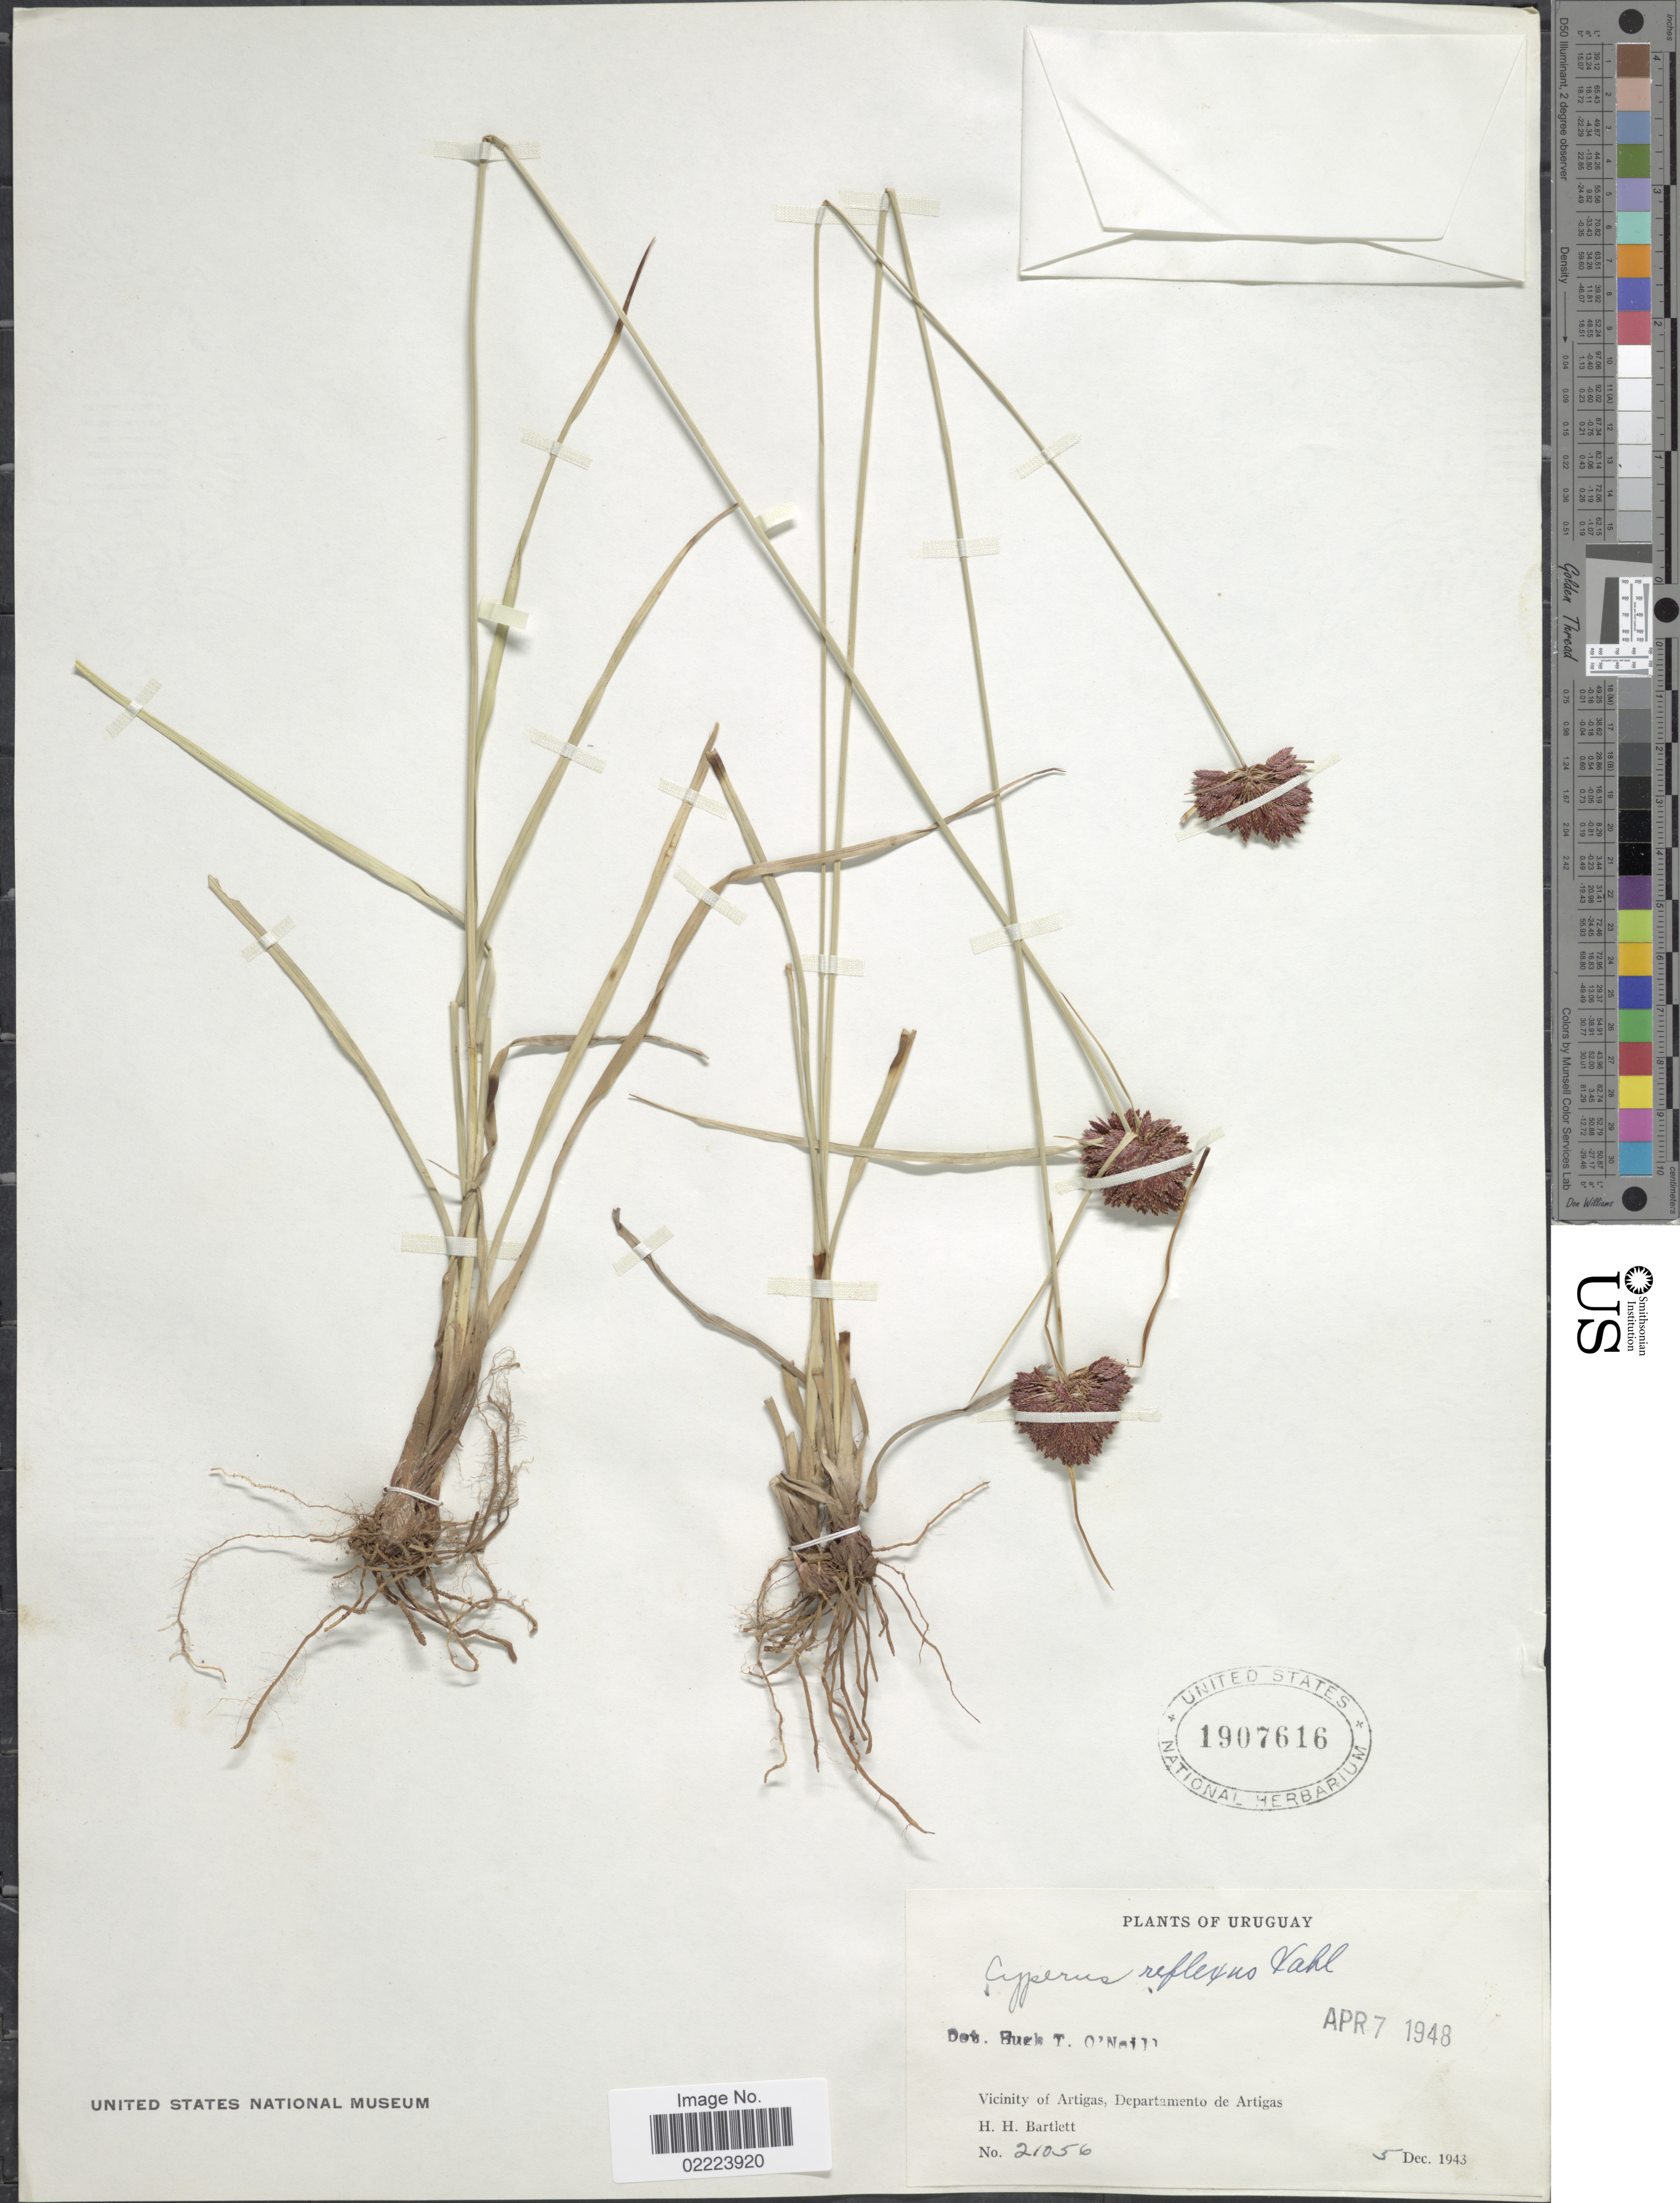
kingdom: Plantae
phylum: Tracheophyta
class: Liliopsida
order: Poales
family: Cyperaceae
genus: Cyperus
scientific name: Cyperus reflexus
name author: Vahl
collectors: H. H. Bartlett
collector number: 21056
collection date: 1943-12-05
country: Uruguay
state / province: Artigas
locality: Vicinity of Artigas, Departamento de Artigas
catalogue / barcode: US 1907616